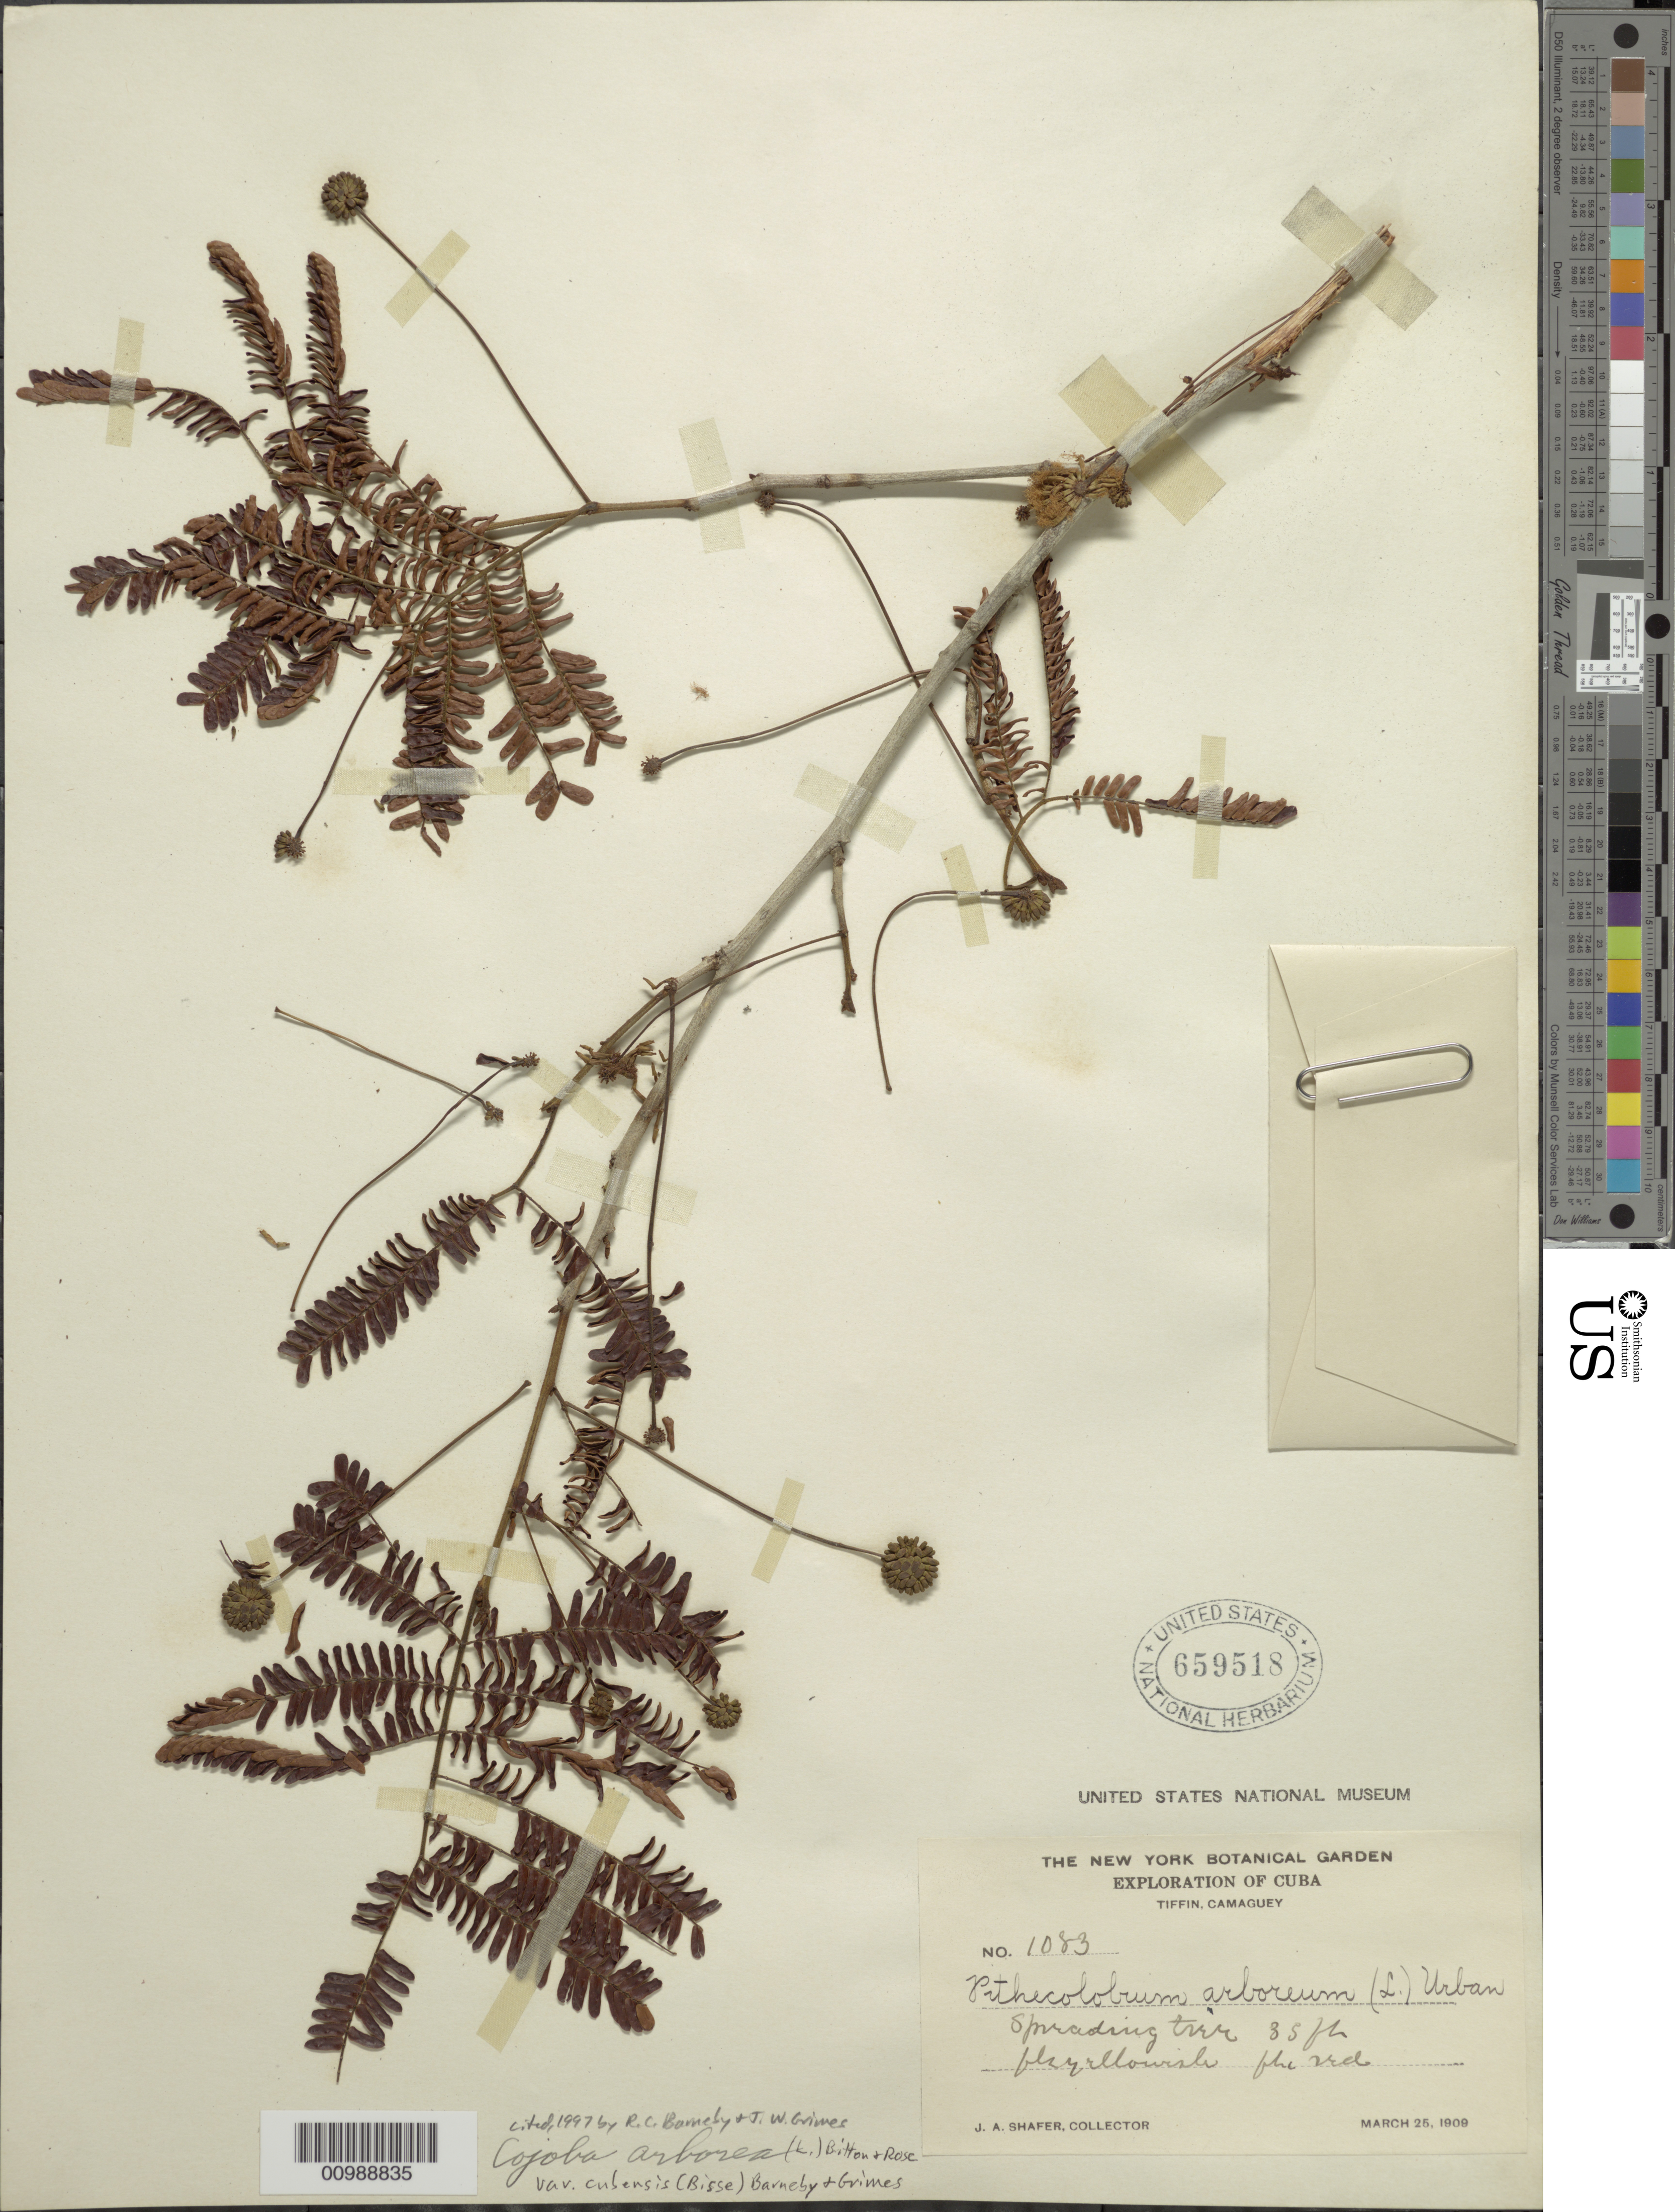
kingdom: Plantae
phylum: Tracheophyta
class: Magnoliopsida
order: Fabales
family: Fabaceae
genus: Cojoba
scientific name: Cojoba arborea var. cubensis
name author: (Bisse) Barneby & J.W. Grimes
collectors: J. A. Shafer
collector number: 1083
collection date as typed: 25 Mar 1909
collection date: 1909-03-25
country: Cuba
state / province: Camagüey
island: Cuba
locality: Tiffin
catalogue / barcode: US 659518